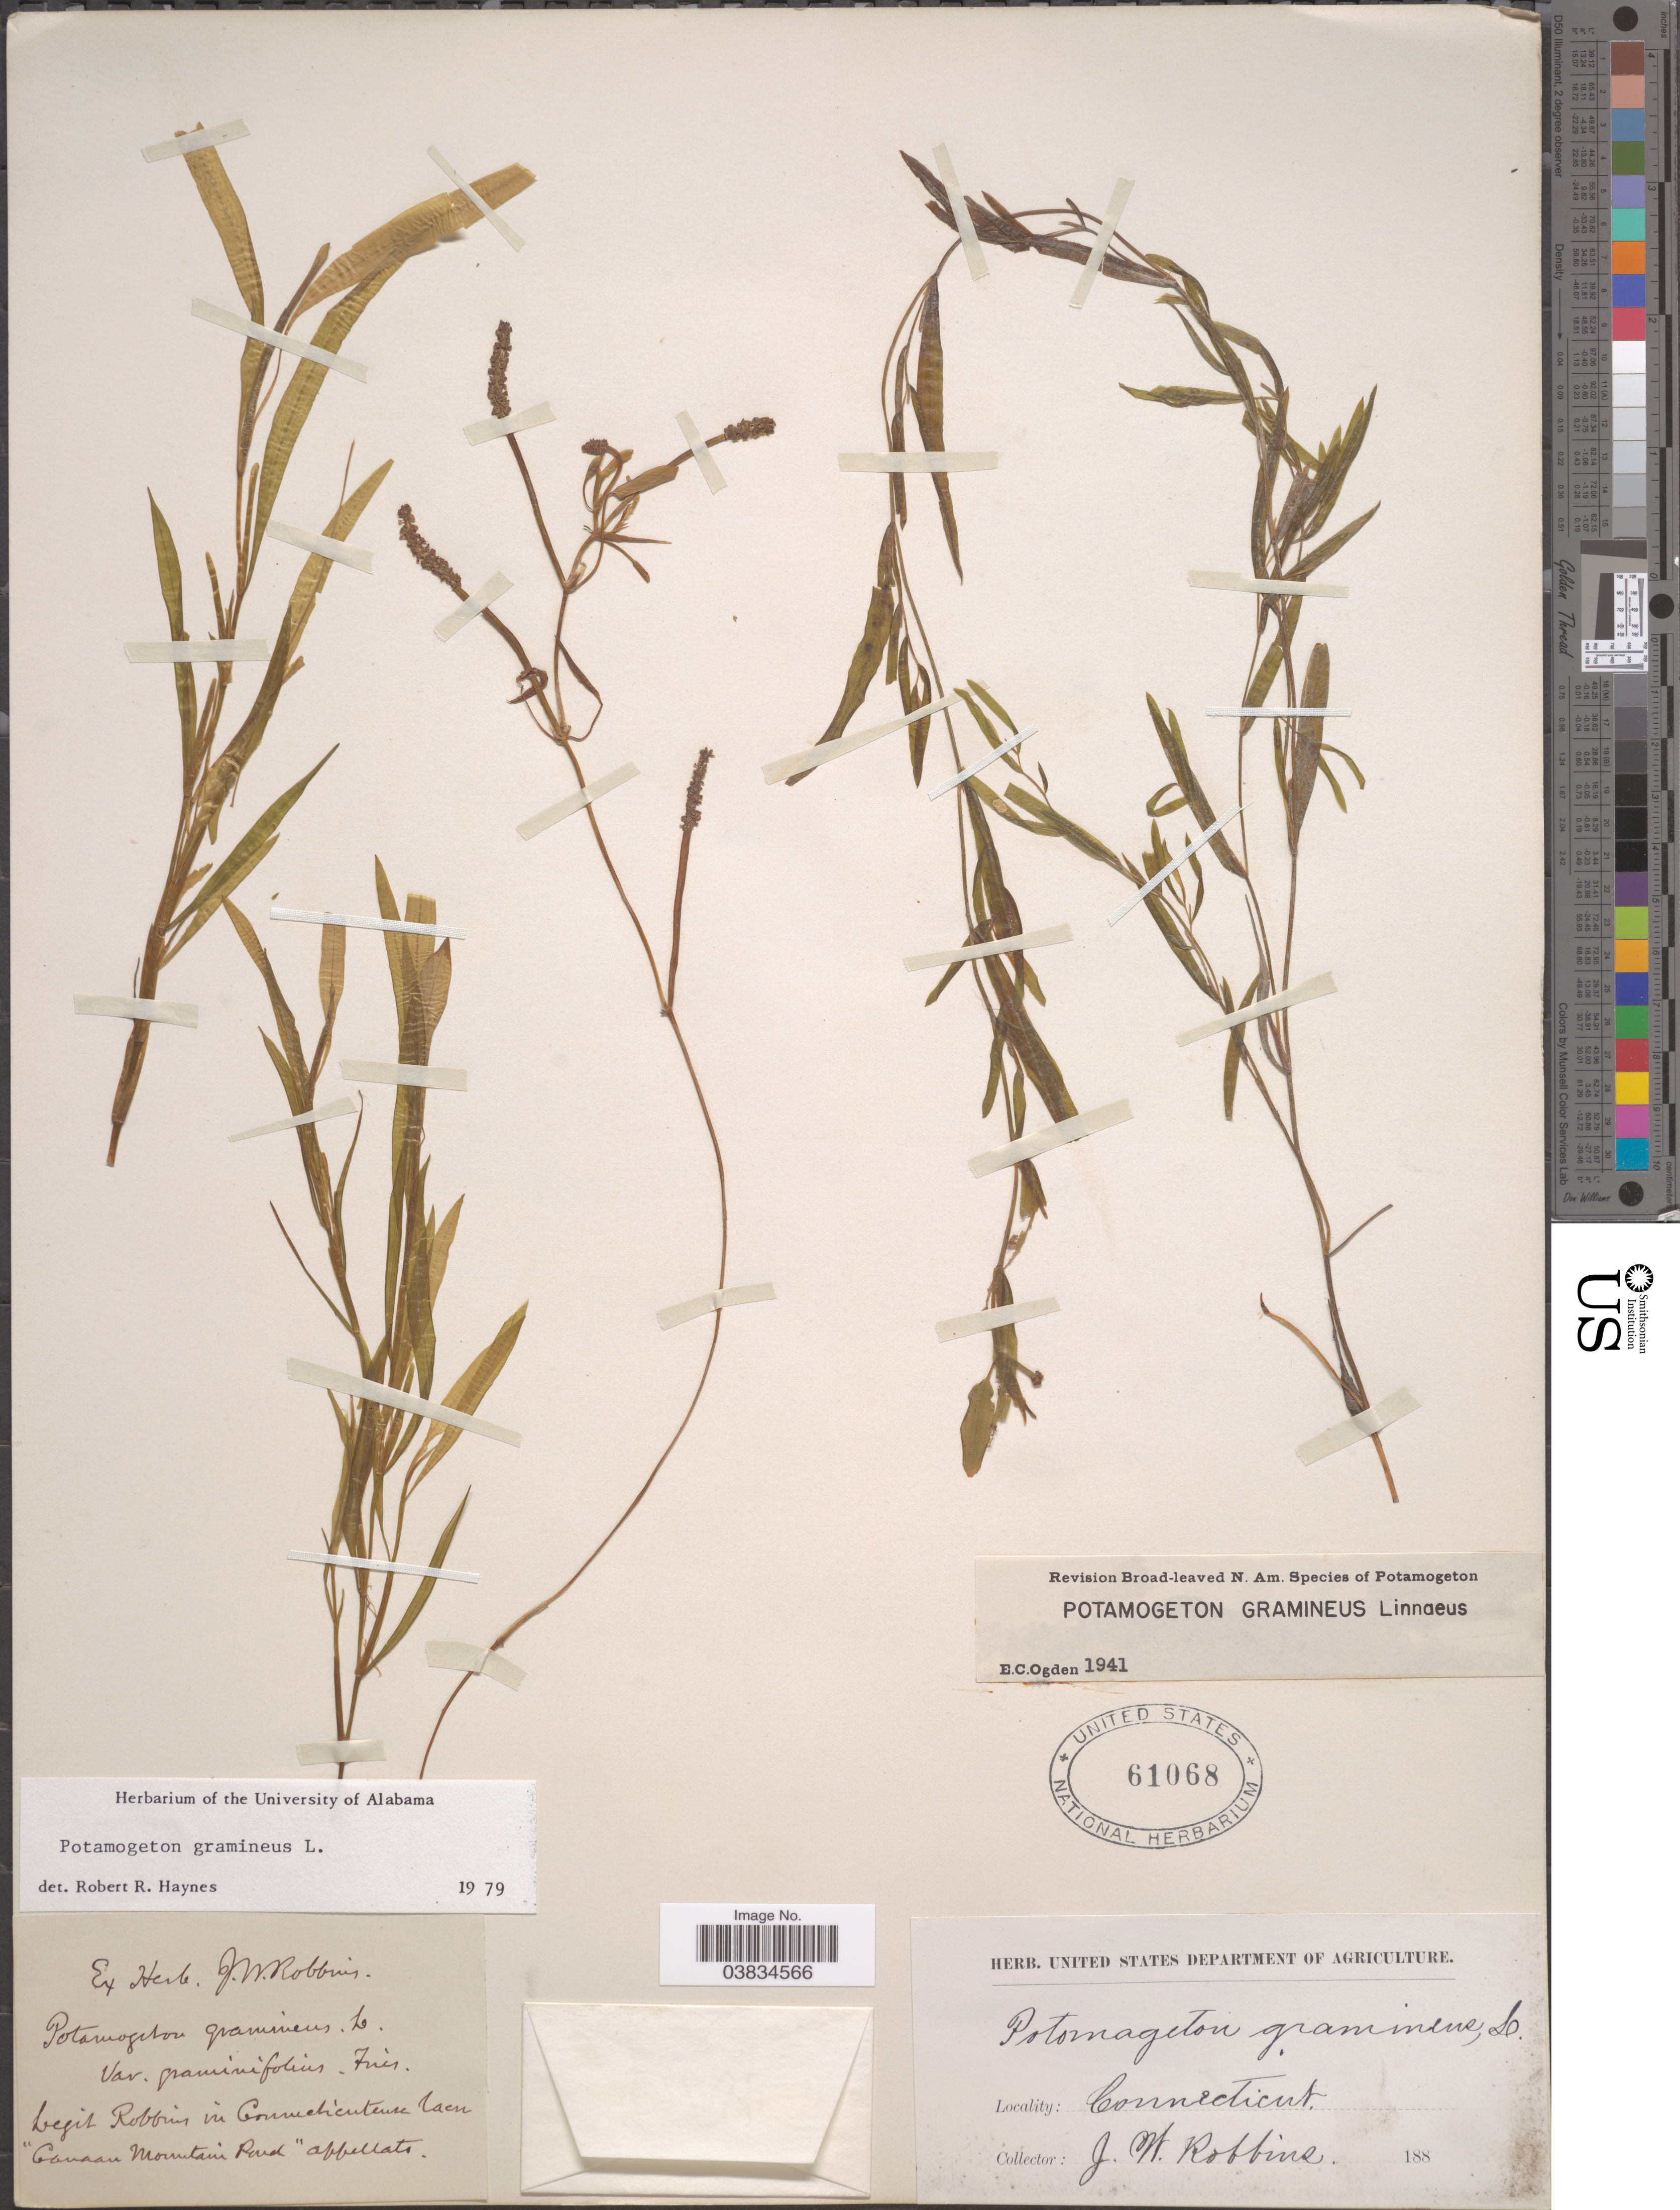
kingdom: Plantae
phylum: Tracheophyta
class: Liliopsida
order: Alismatales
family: Potamogetonaceae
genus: Potamogeton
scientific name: Potamogeton gramineus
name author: L.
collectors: J. W. Robbins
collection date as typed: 188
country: United States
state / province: Connecticut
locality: Canaan Mountain Pond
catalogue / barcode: US 61068